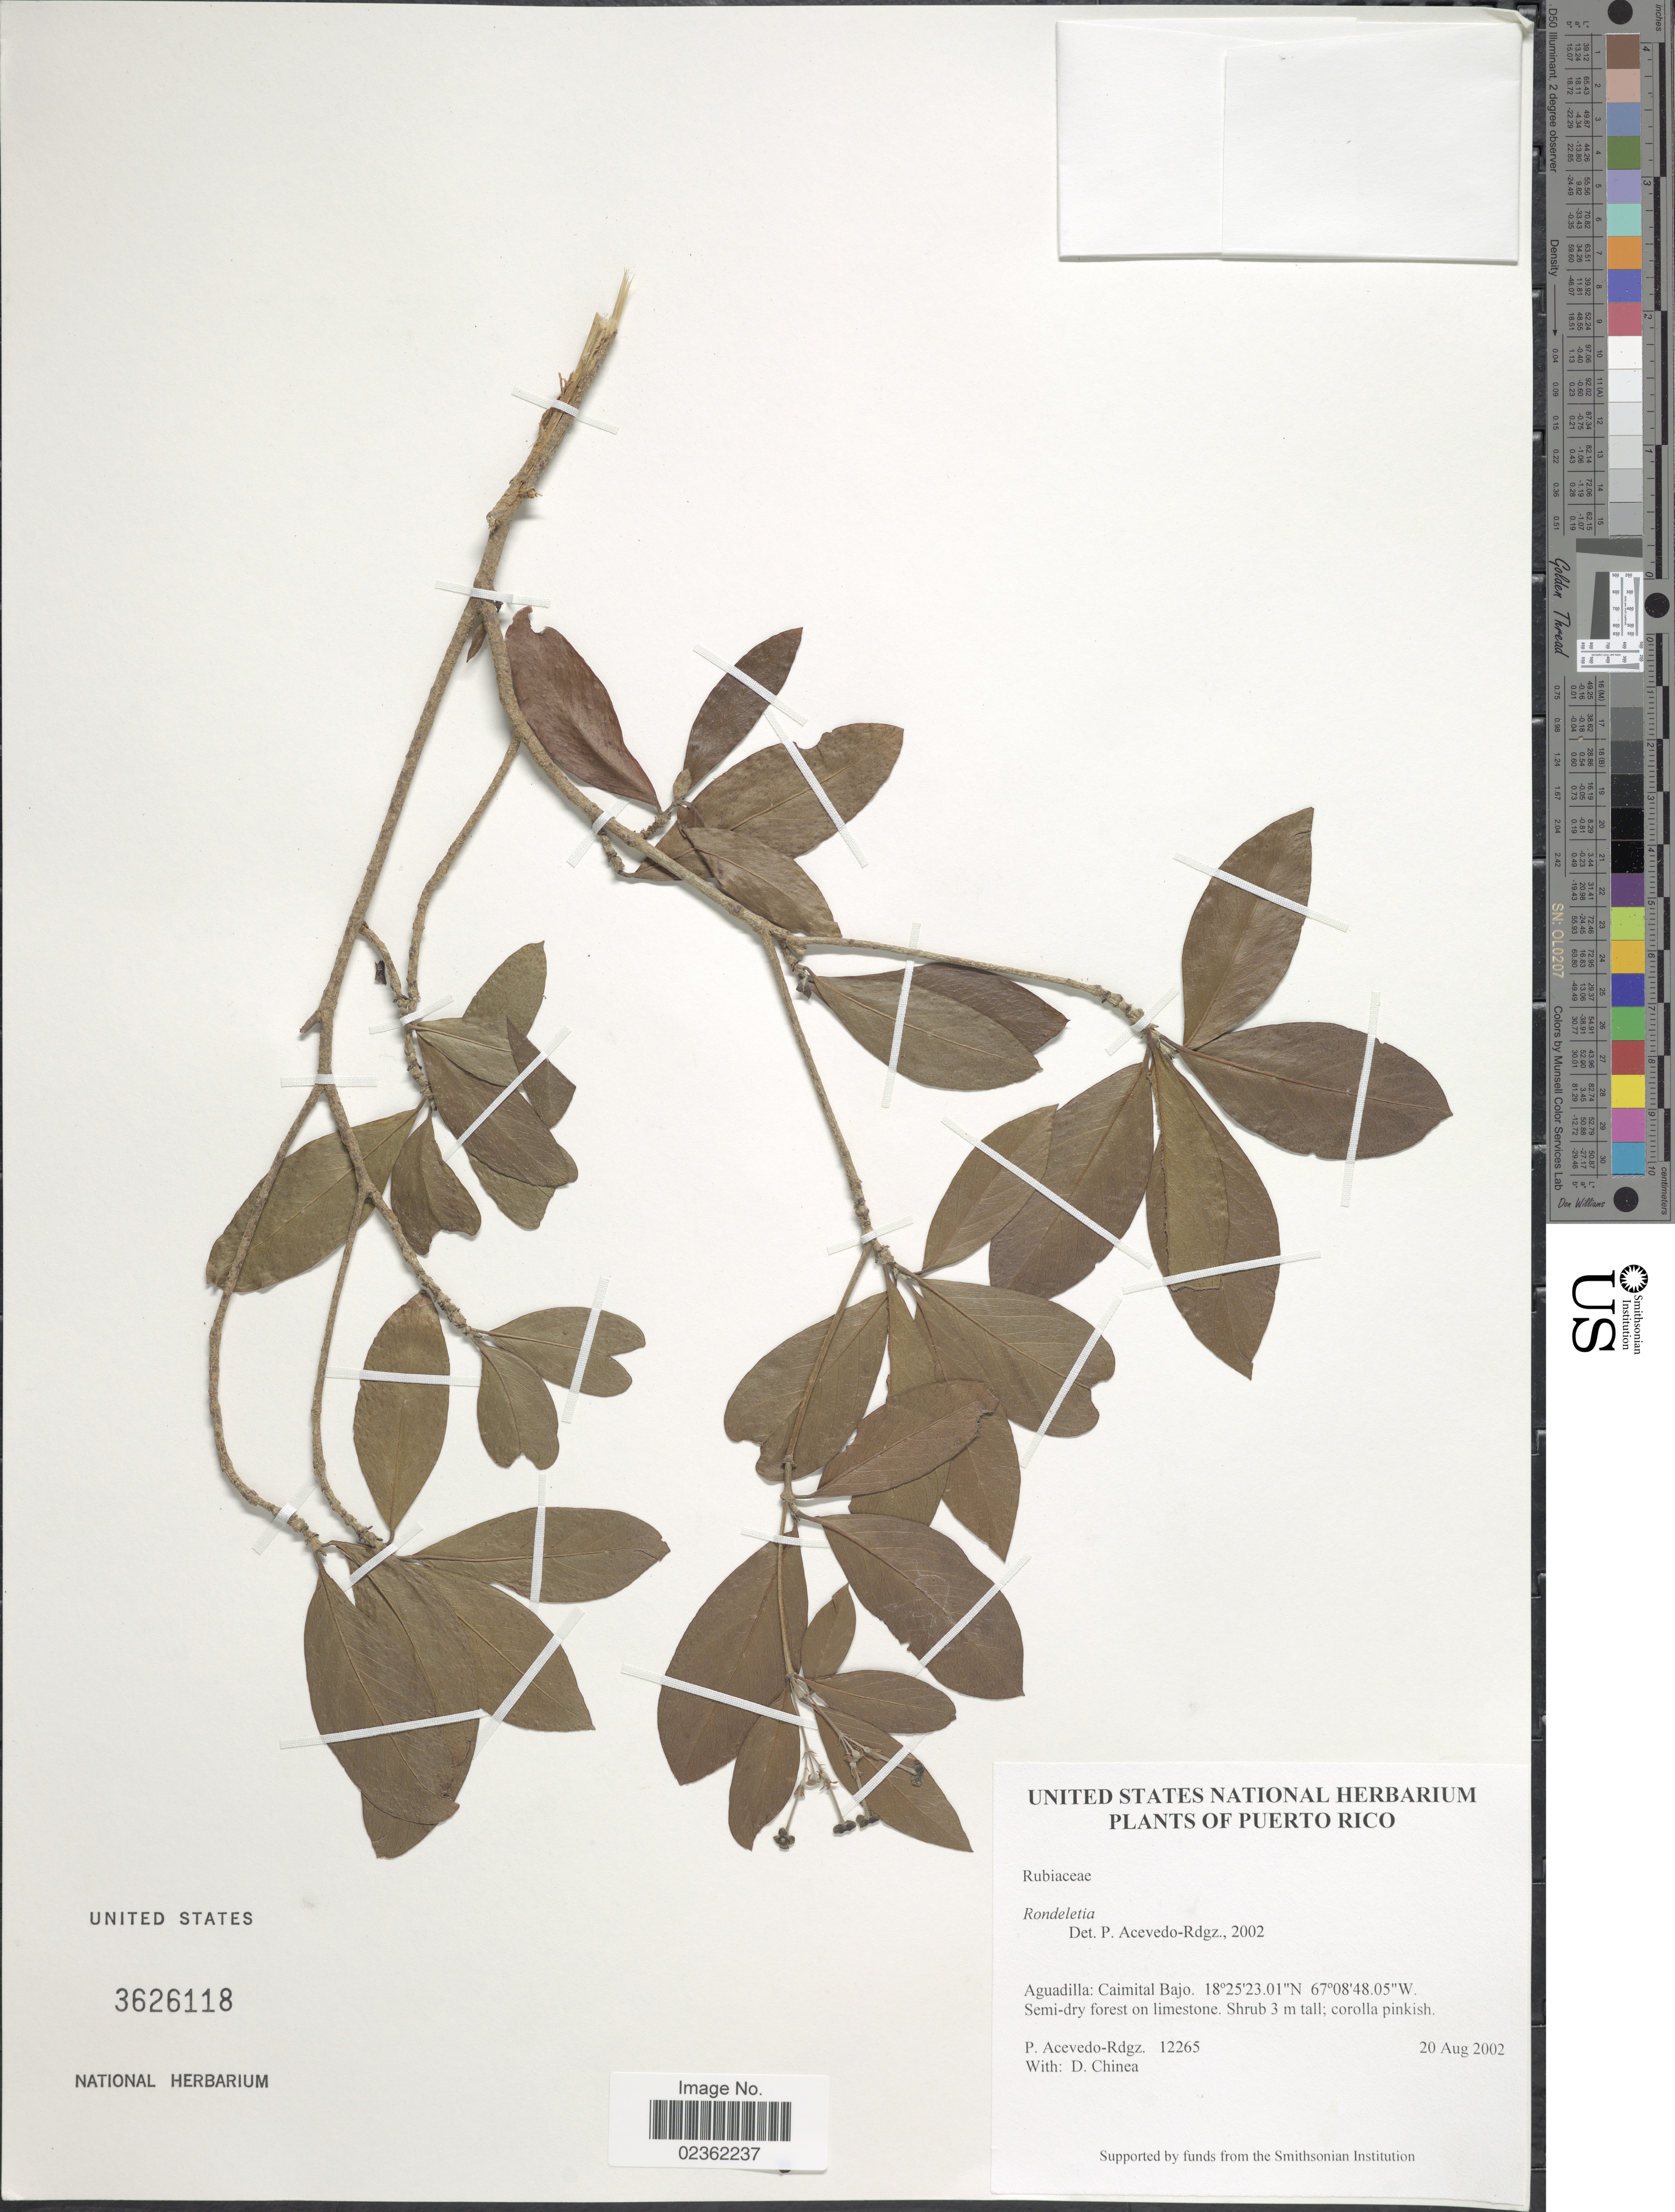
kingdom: Plantae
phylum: Tracheophyta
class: Magnoliopsida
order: Gentianales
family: Rubiaceae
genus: Rondeletia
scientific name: Rondeletia sp.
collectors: P. Acevedo-Rodr. & D. Chinea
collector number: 12265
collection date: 2002-08-20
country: Puerto Rico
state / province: Aguadilla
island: Puerto Rico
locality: Caimital Bajo.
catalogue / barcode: US 3626118